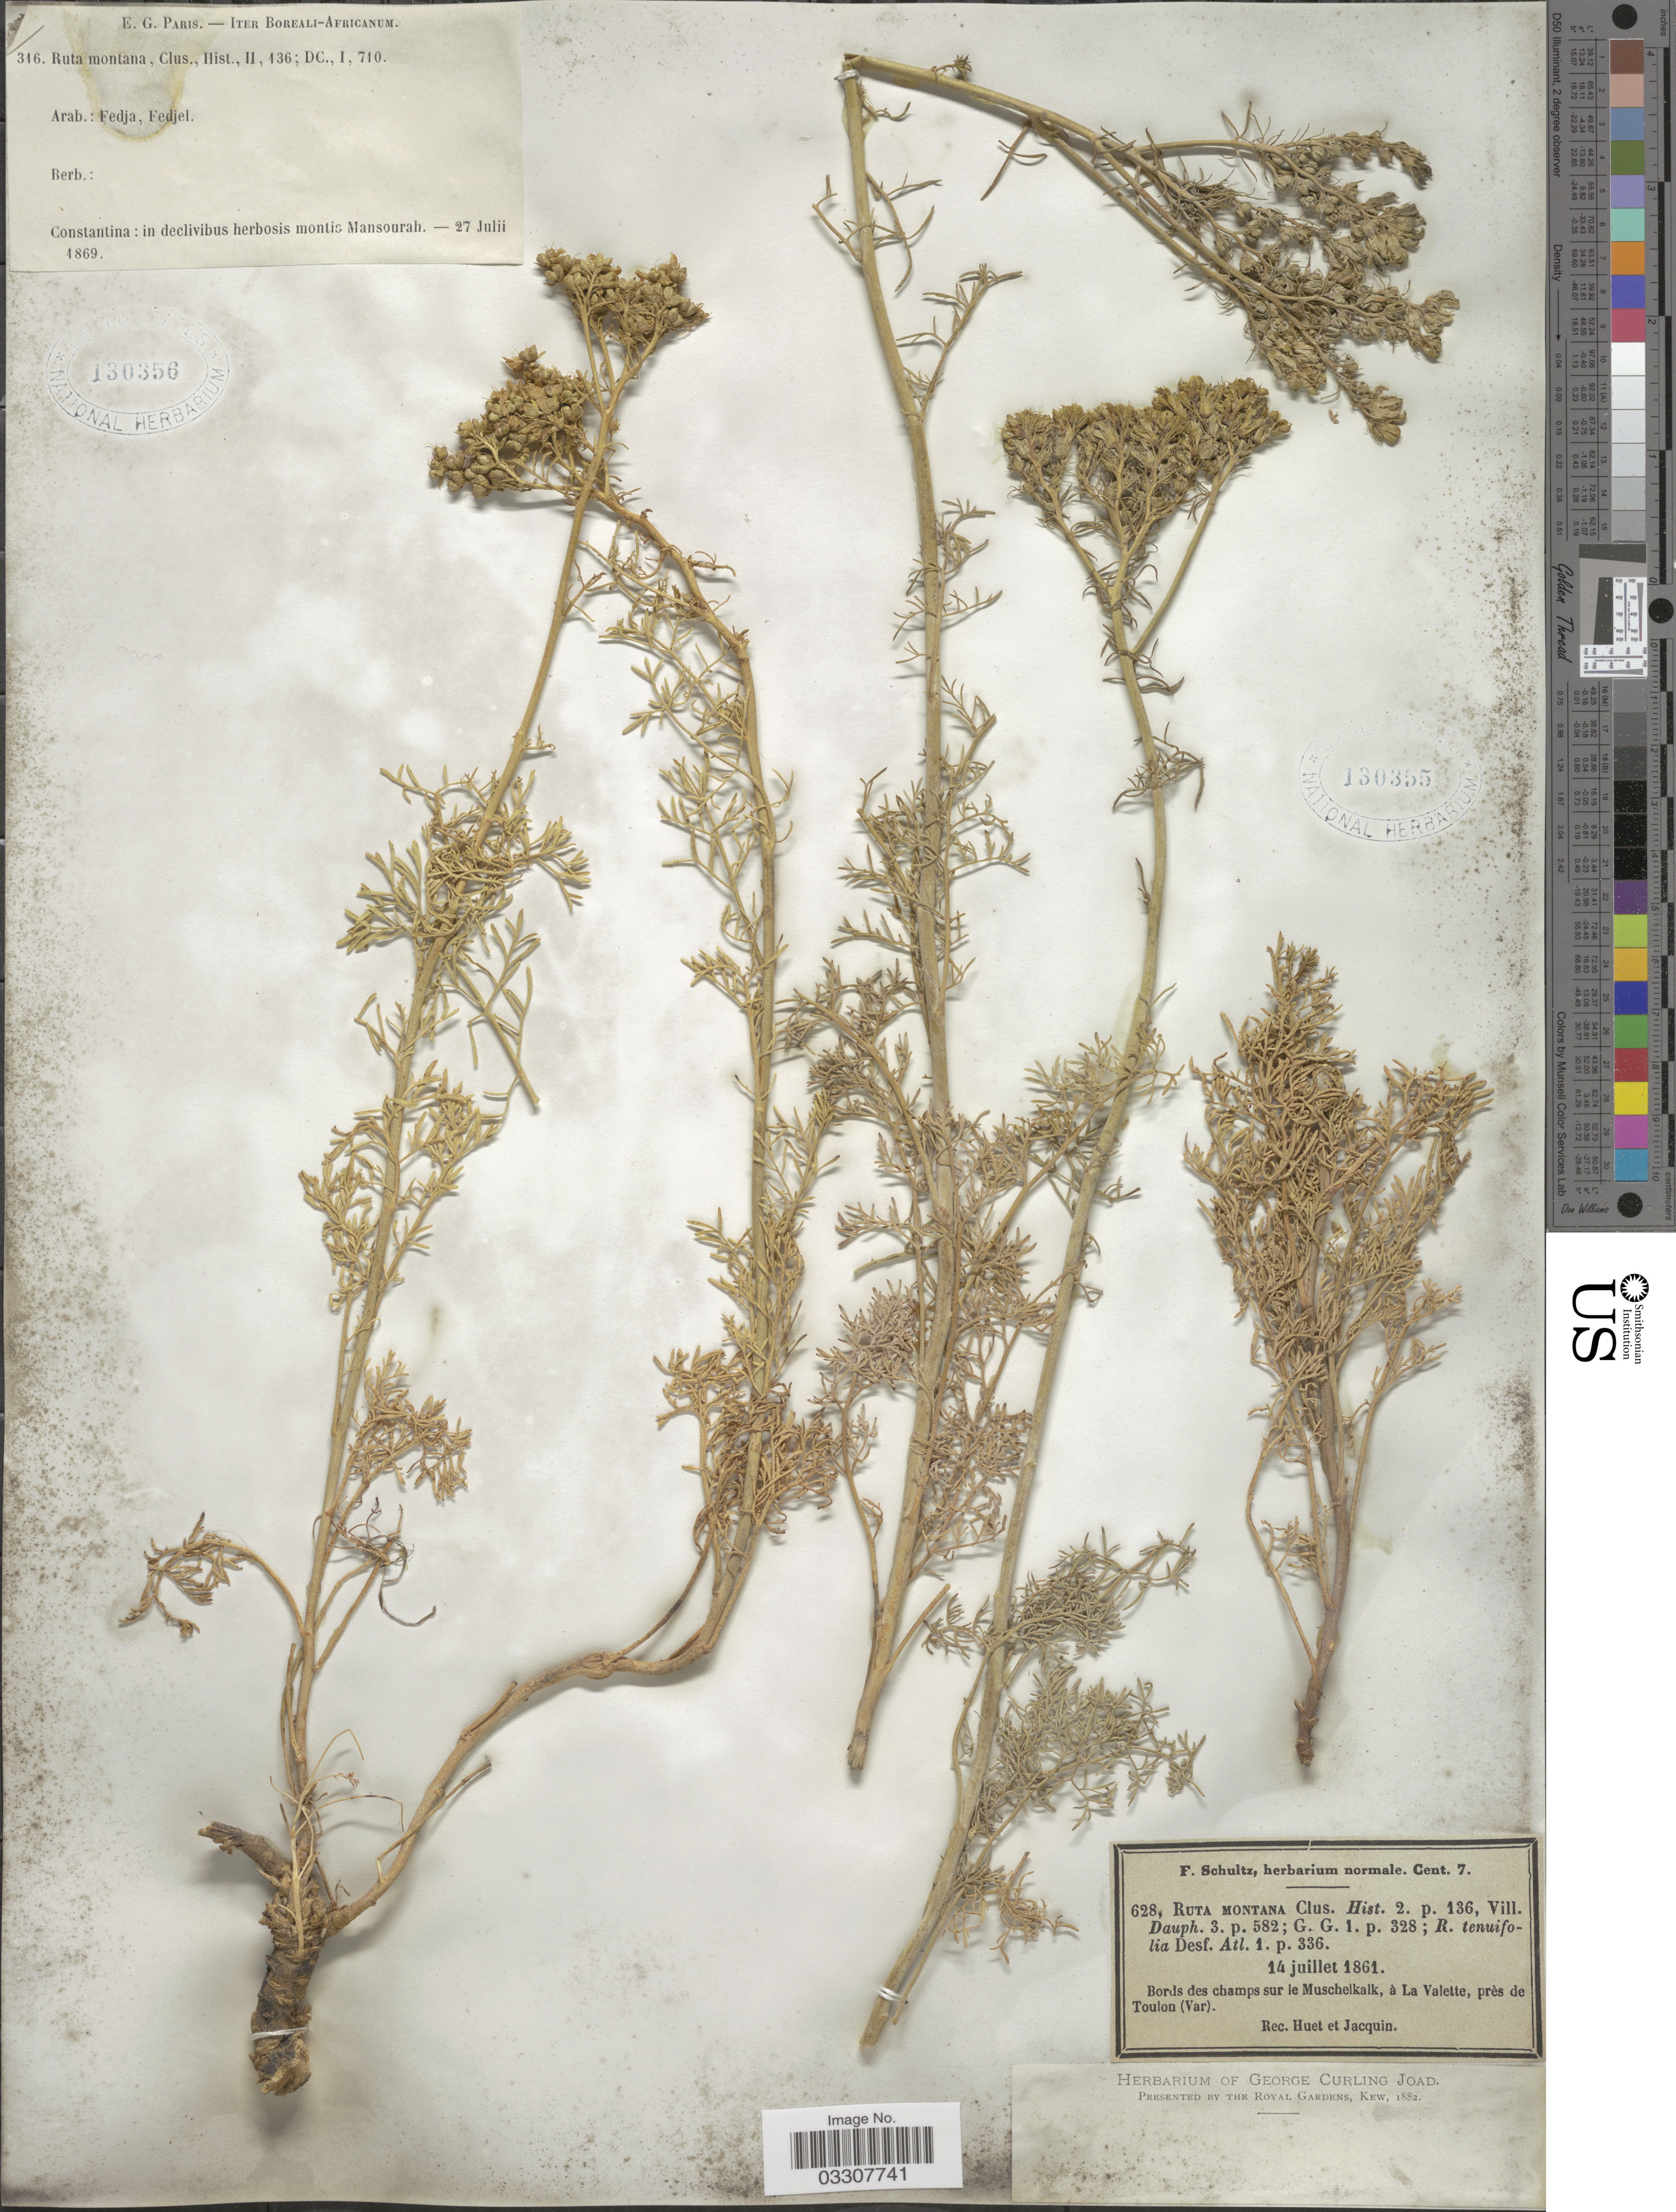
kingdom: Plantae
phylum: Tracheophyta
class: Magnoliopsida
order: Sapindales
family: Rutaceae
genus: Ruta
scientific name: Ruta montana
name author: (L.) L.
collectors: -. Huet & Jacquin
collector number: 628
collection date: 1861-07-14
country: France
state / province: Provence-Alpes-Côte d'Azur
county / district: Var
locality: Bords des champs sur le Muschelkalk, à La Valette, près de Toulon (Var).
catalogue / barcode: US 130355